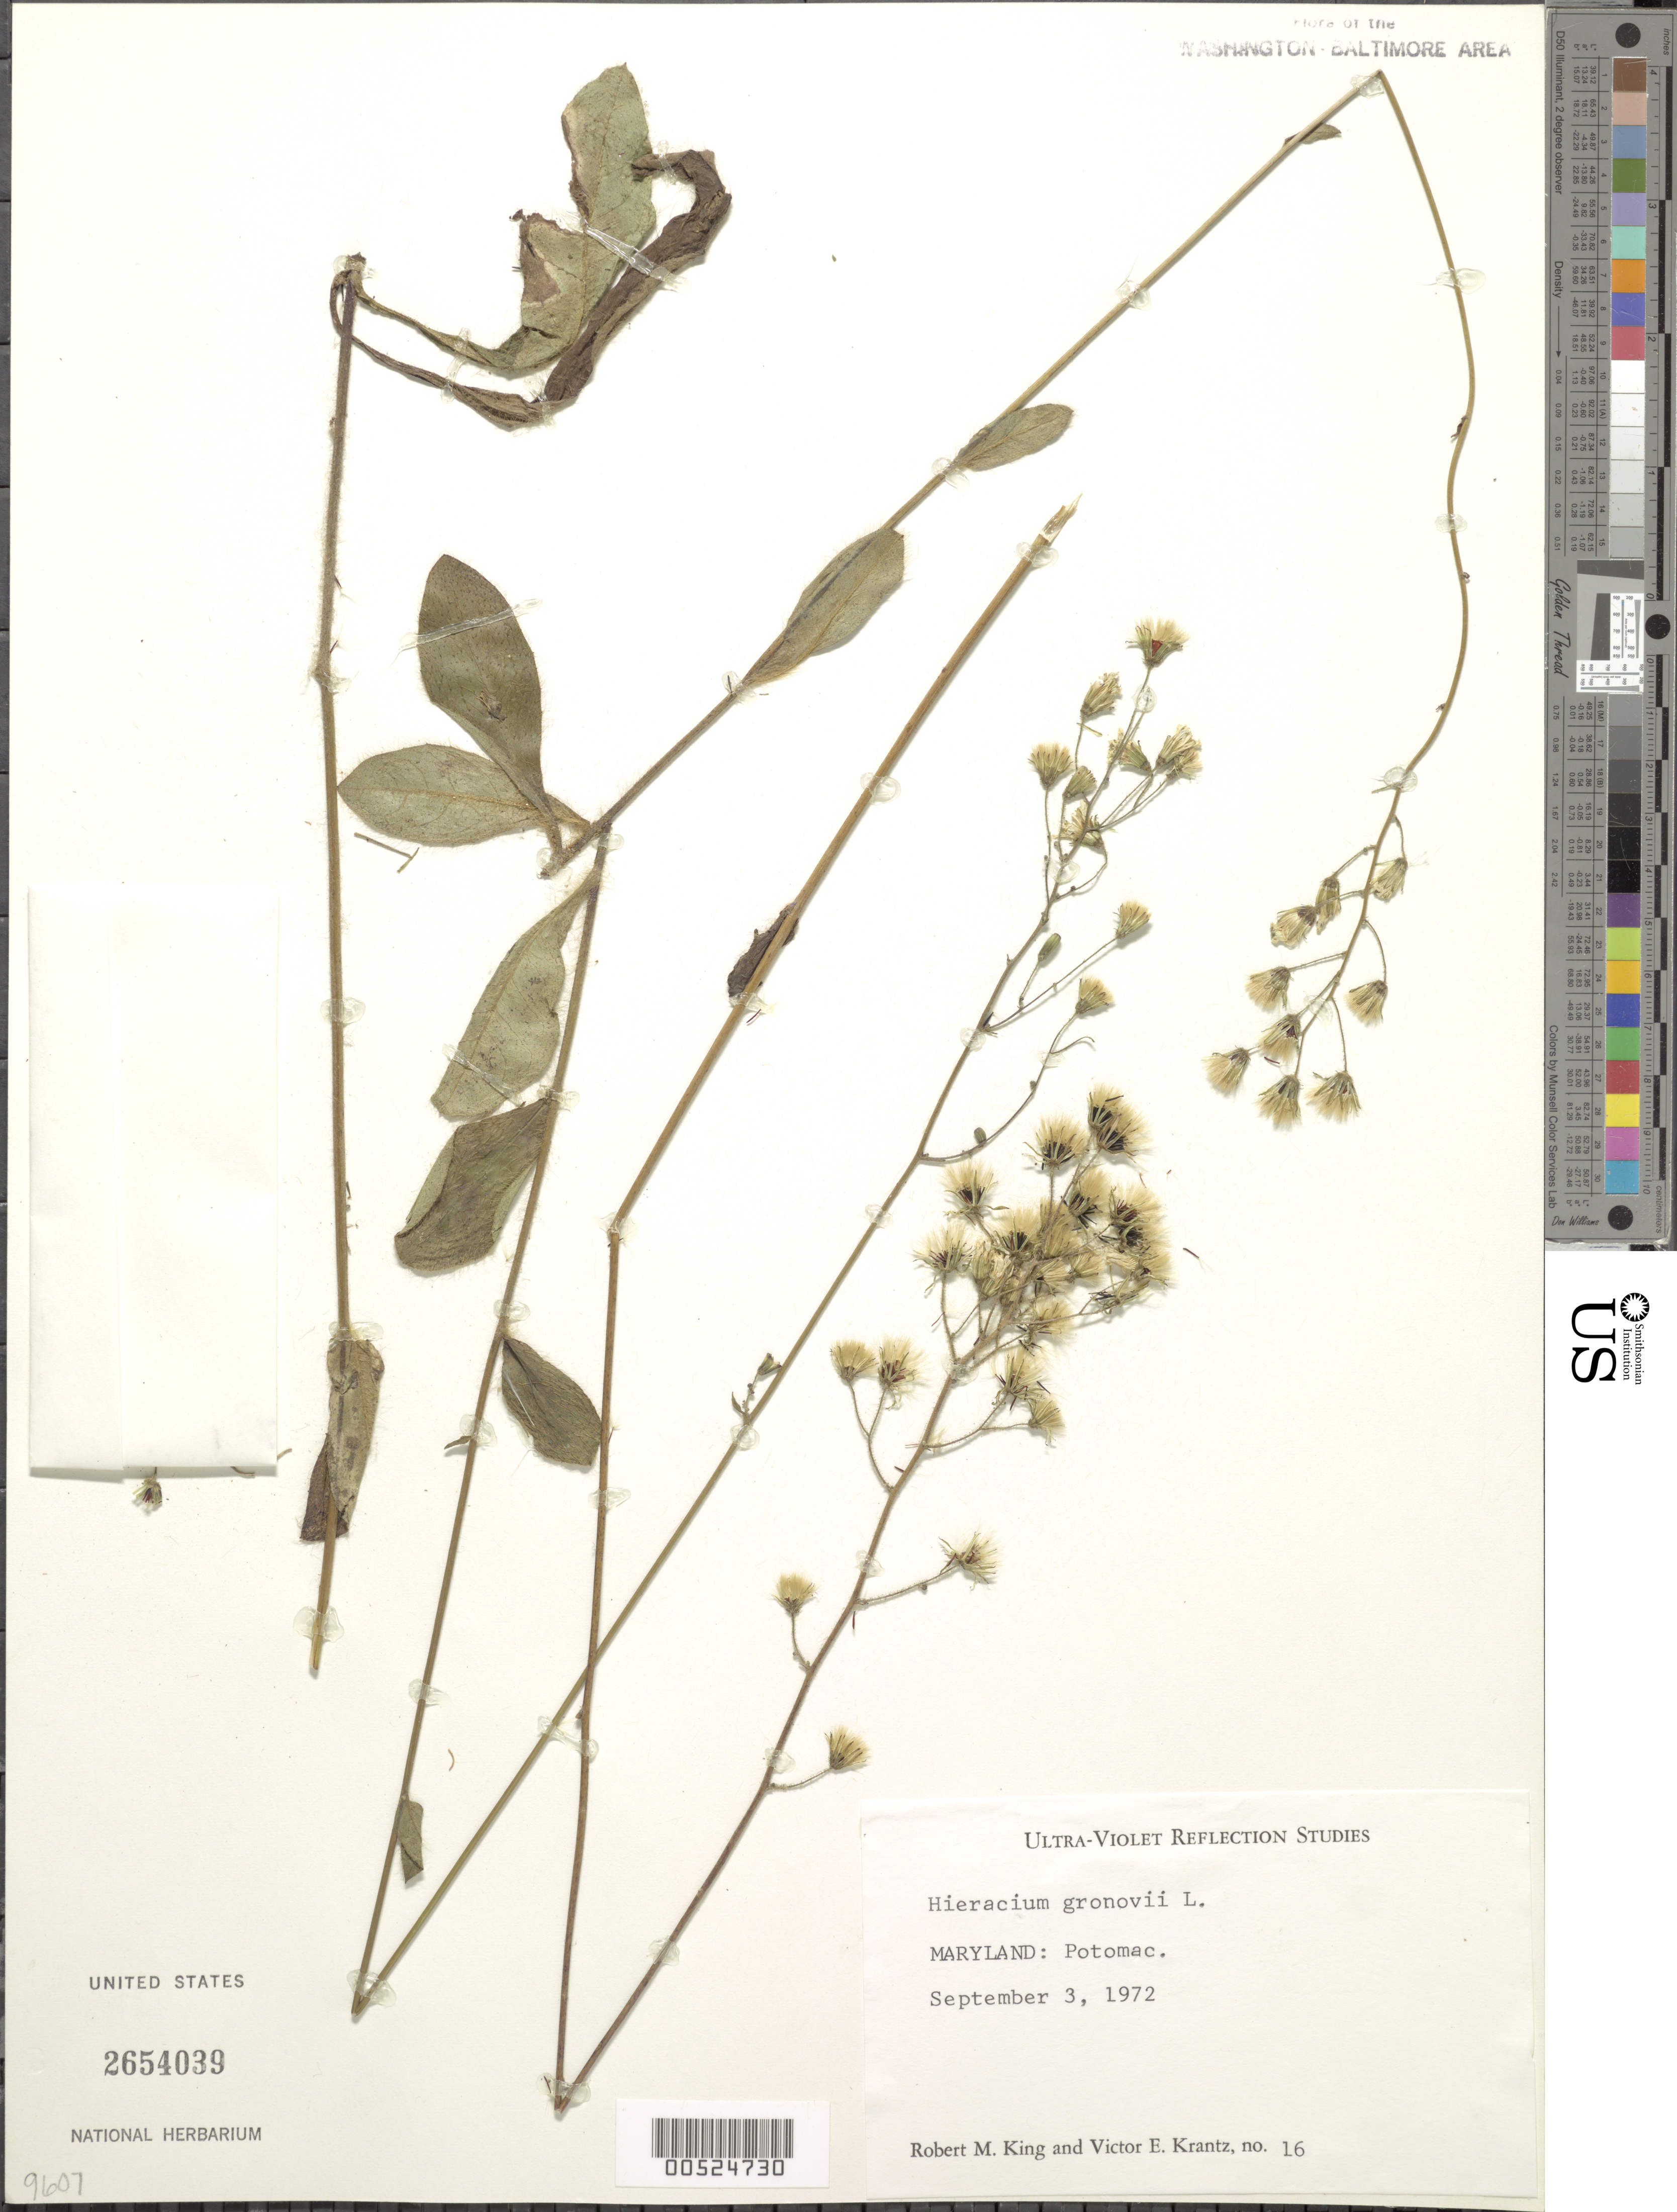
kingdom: Plantae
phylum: Tracheophyta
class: Magnoliopsida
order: Asterales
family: Asteraceae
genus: Hieracium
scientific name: Hieracium gronovii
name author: L.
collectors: R. M. King & V. Krantz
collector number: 16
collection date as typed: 03 Sep 1972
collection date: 1972-09-03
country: United States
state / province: Maryland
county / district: Montgomery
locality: Potomac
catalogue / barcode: US 2654039